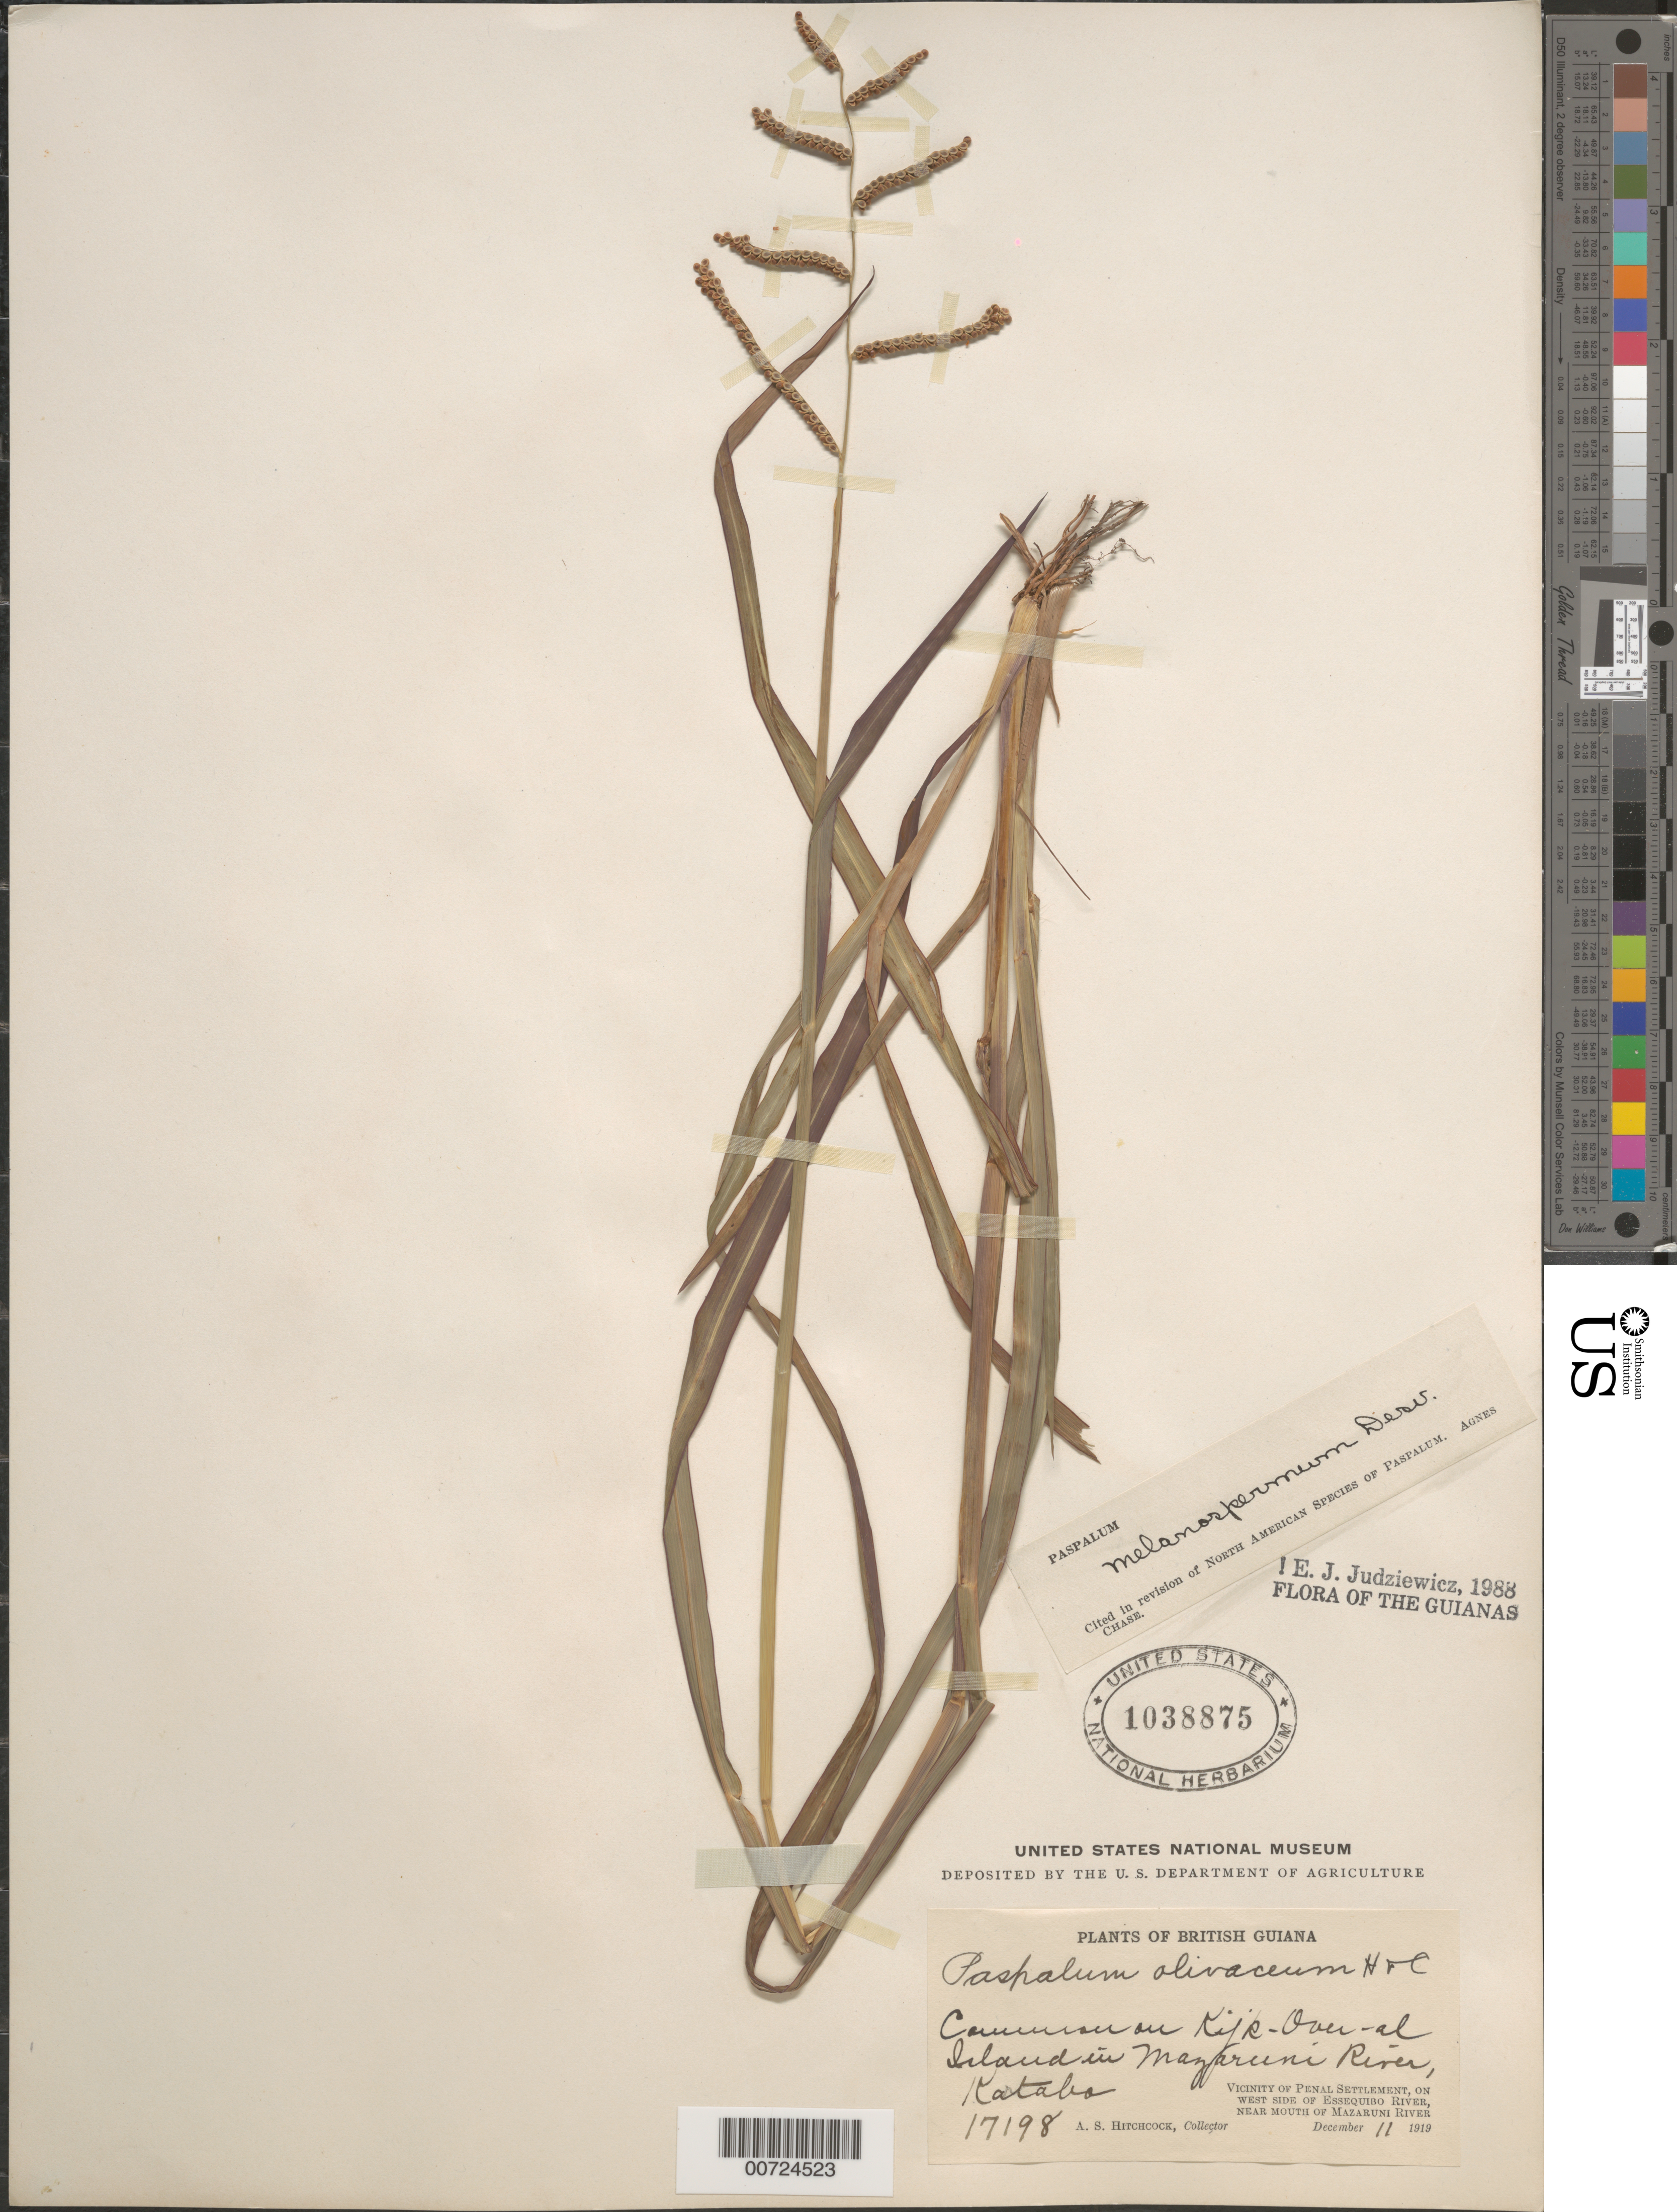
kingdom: Plantae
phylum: Tracheophyta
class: Liliopsida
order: Poales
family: Poaceae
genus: Paspalum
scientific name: Paspalum melanospermum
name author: Desv. ex Poir.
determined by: Judziewicz, E. J.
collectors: A. S. Hitchcock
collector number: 17198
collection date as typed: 11-Dec-19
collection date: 1919-12-11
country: Guyana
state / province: Cuyuni-Mazaruni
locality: Penal Settlement, vic., W side of Essequibo River, Kartabo, Kyk-Over-al Island in Mazaruni River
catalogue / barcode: US 1038875